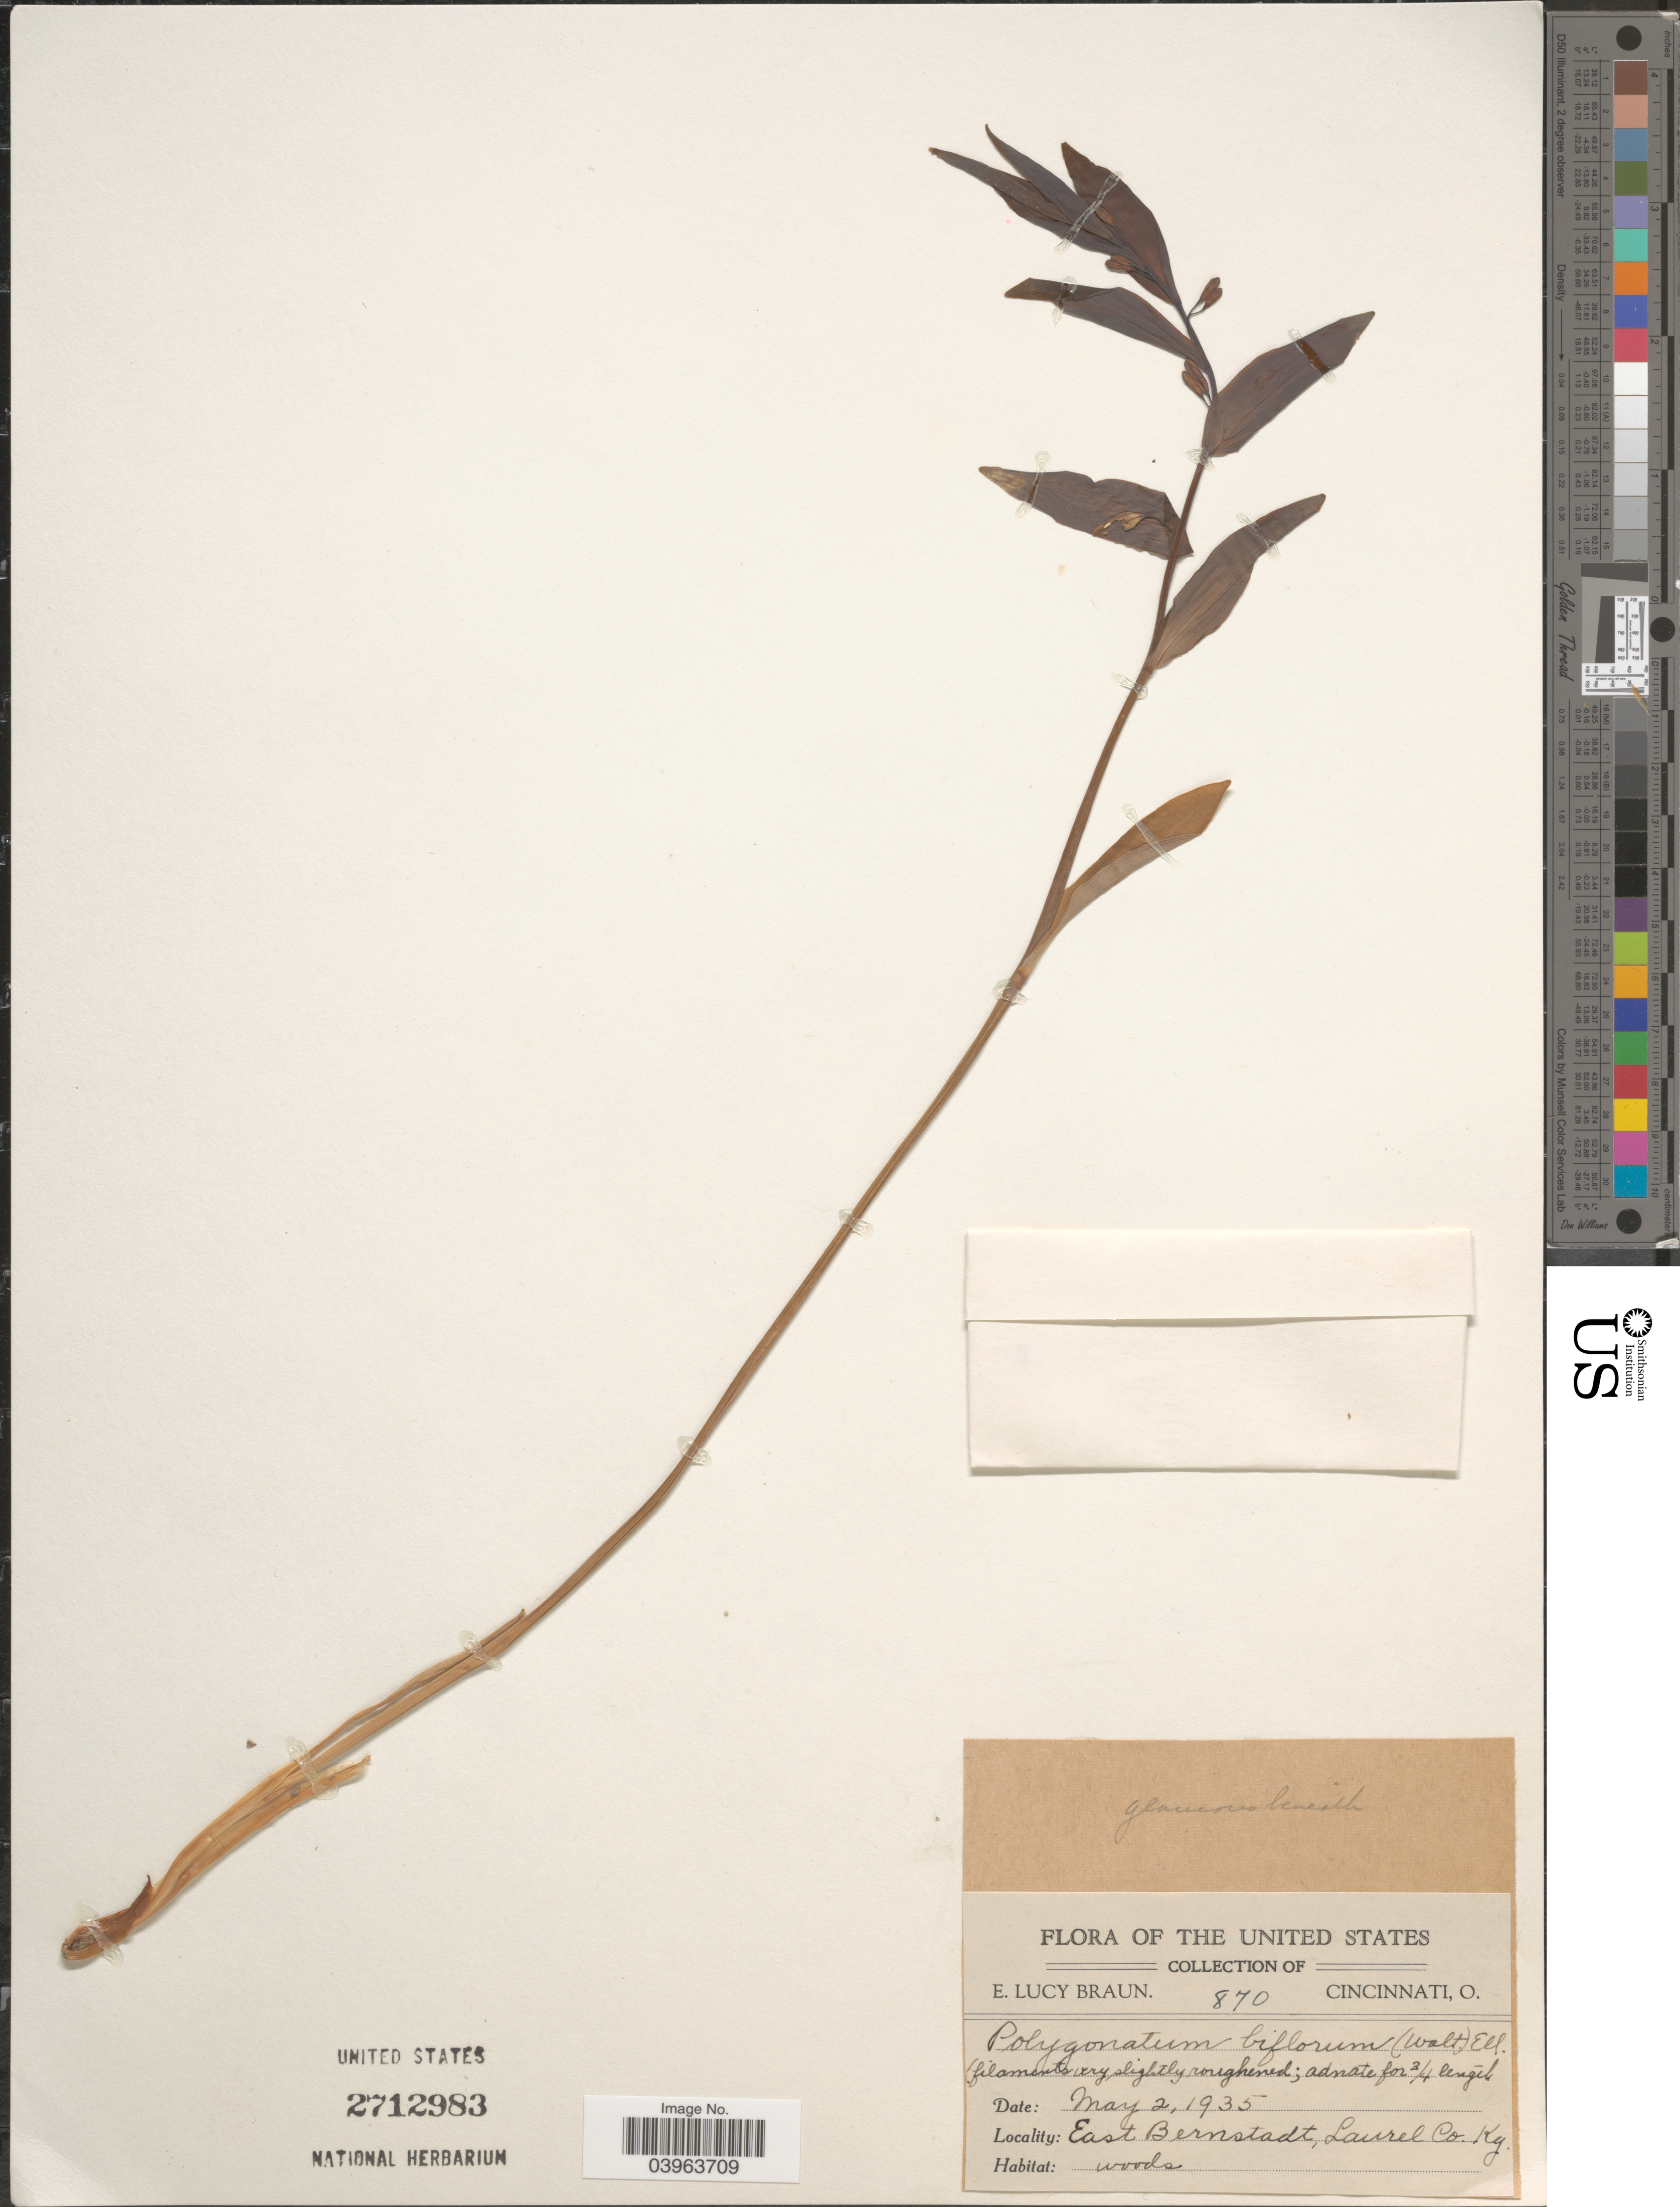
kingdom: Plantae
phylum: Tracheophyta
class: Liliopsida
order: Asparagales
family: Asparagaceae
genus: Polygonatum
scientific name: Polygonatum biflorum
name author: (Walter) Elliott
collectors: E. L. Braun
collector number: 870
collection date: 1935-05-02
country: United States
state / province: Kentucky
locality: East Bernstadt, Laurel Co.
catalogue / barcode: US 2712983